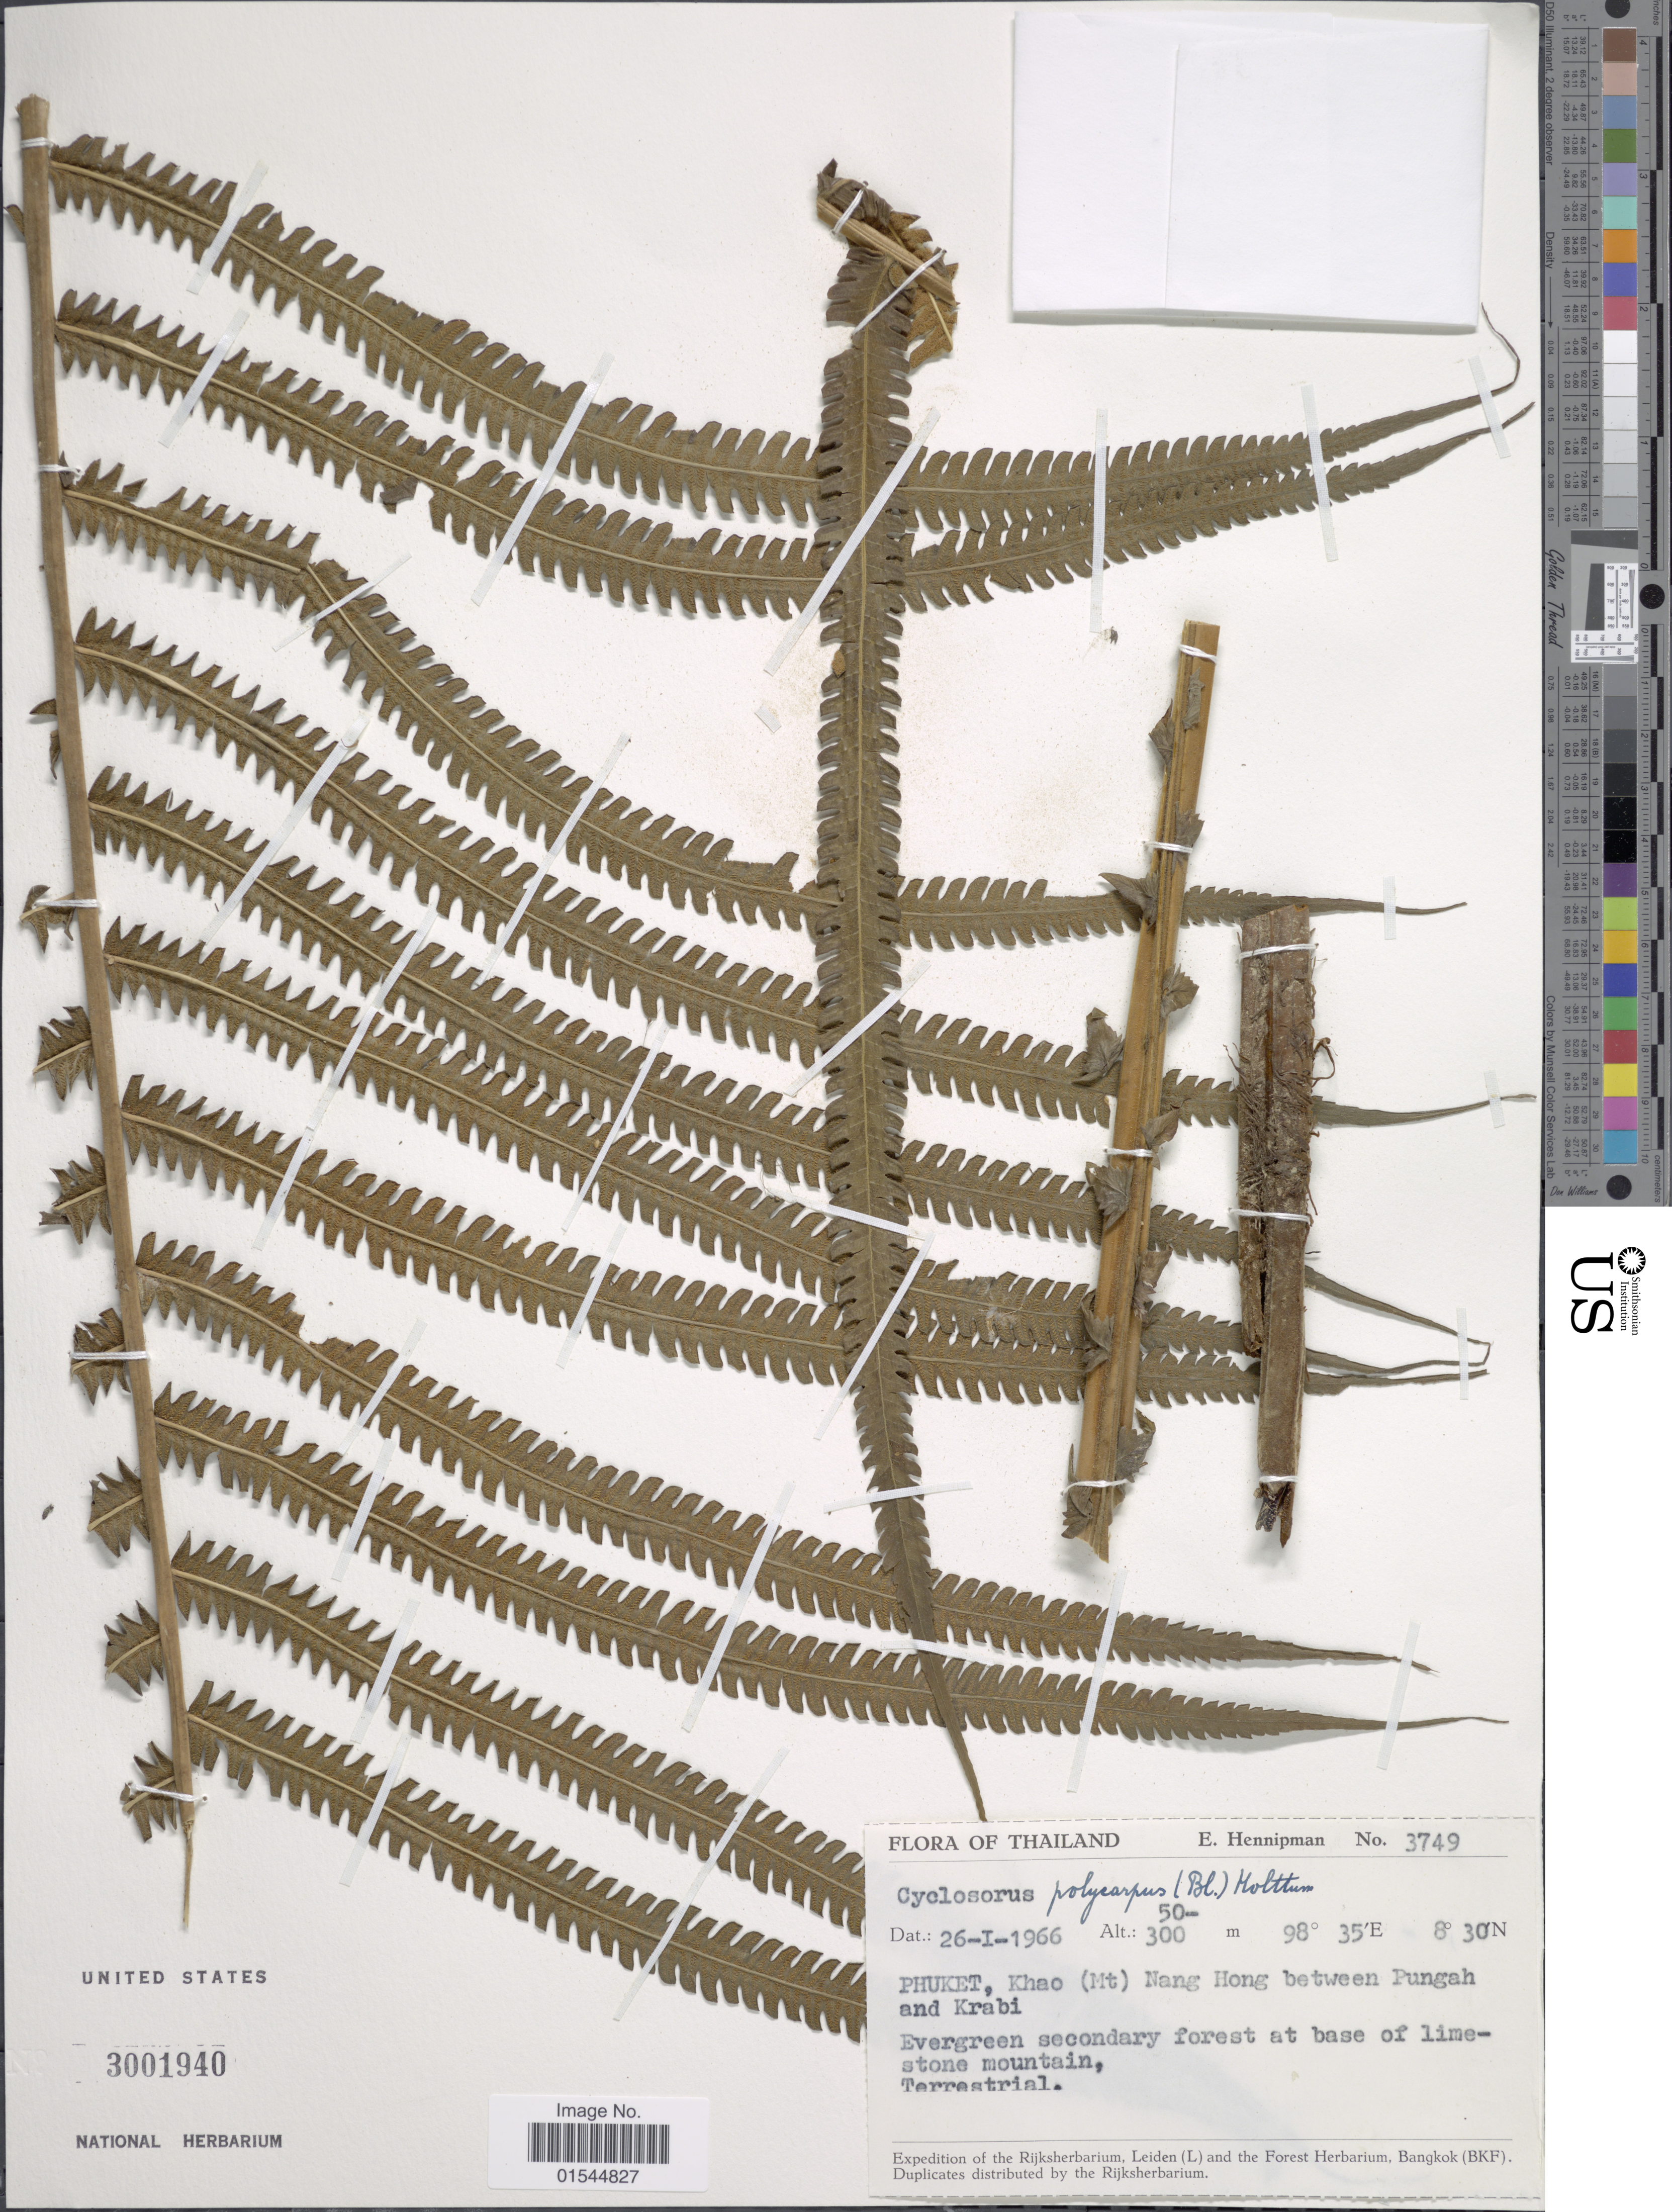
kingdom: Plantae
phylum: Tracheophyta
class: Polypodiopsida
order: Polypodiales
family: Thelypteridaceae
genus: Sphaerostephanos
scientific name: Sphaerostephanos polycarpus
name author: (Blume) Copel.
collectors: E. Hennipman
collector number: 3749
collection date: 1966-01-26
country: Thailand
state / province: Phuket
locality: Phuket, Khao (Mt) Nang Hong between Pungah and Krabi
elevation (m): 50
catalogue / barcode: US 3001940